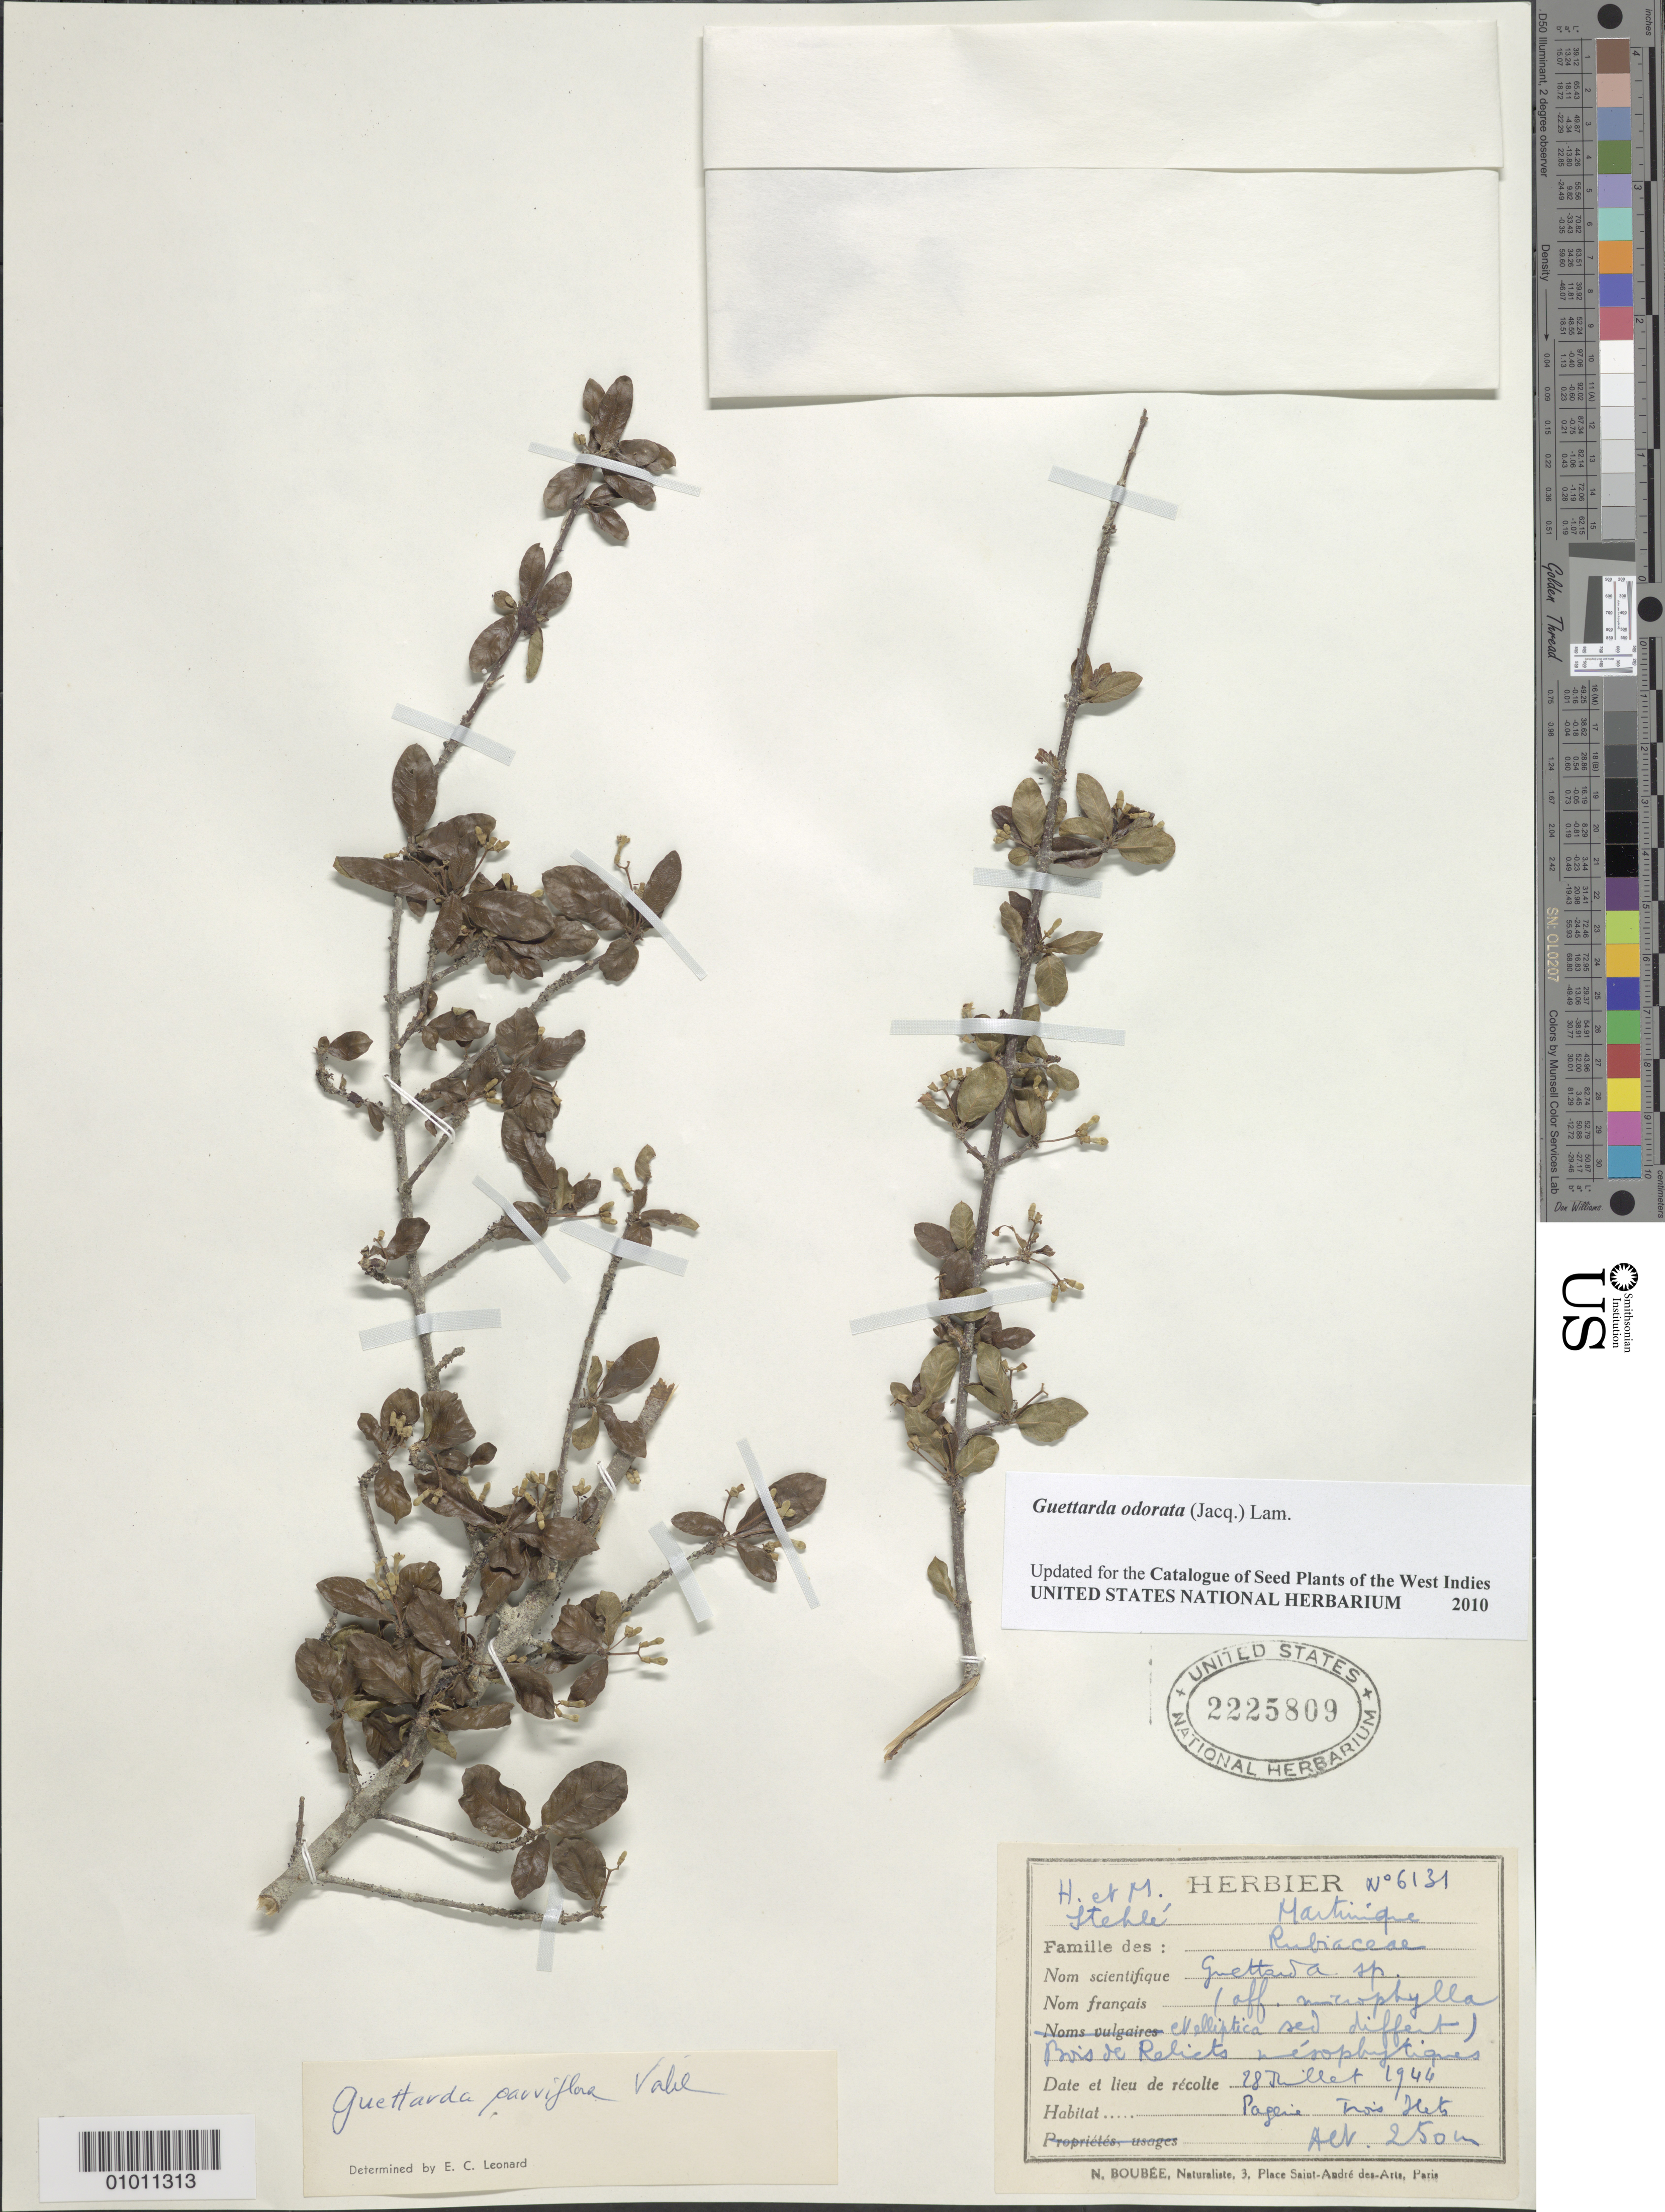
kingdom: Plantae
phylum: Tracheophyta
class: Magnoliopsida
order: Gentianales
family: Rubiaceae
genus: Guettarda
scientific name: Guettarda odorata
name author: (Jacq.) Lam.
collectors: H. Stehlé & M. Stehlé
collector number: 6131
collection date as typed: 28 Jul 1944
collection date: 1944-07-28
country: Martinique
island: Martinique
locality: Trois Islets, Pregerie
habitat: Bois de Relicts mesophytiques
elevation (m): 250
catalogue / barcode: US 2225809